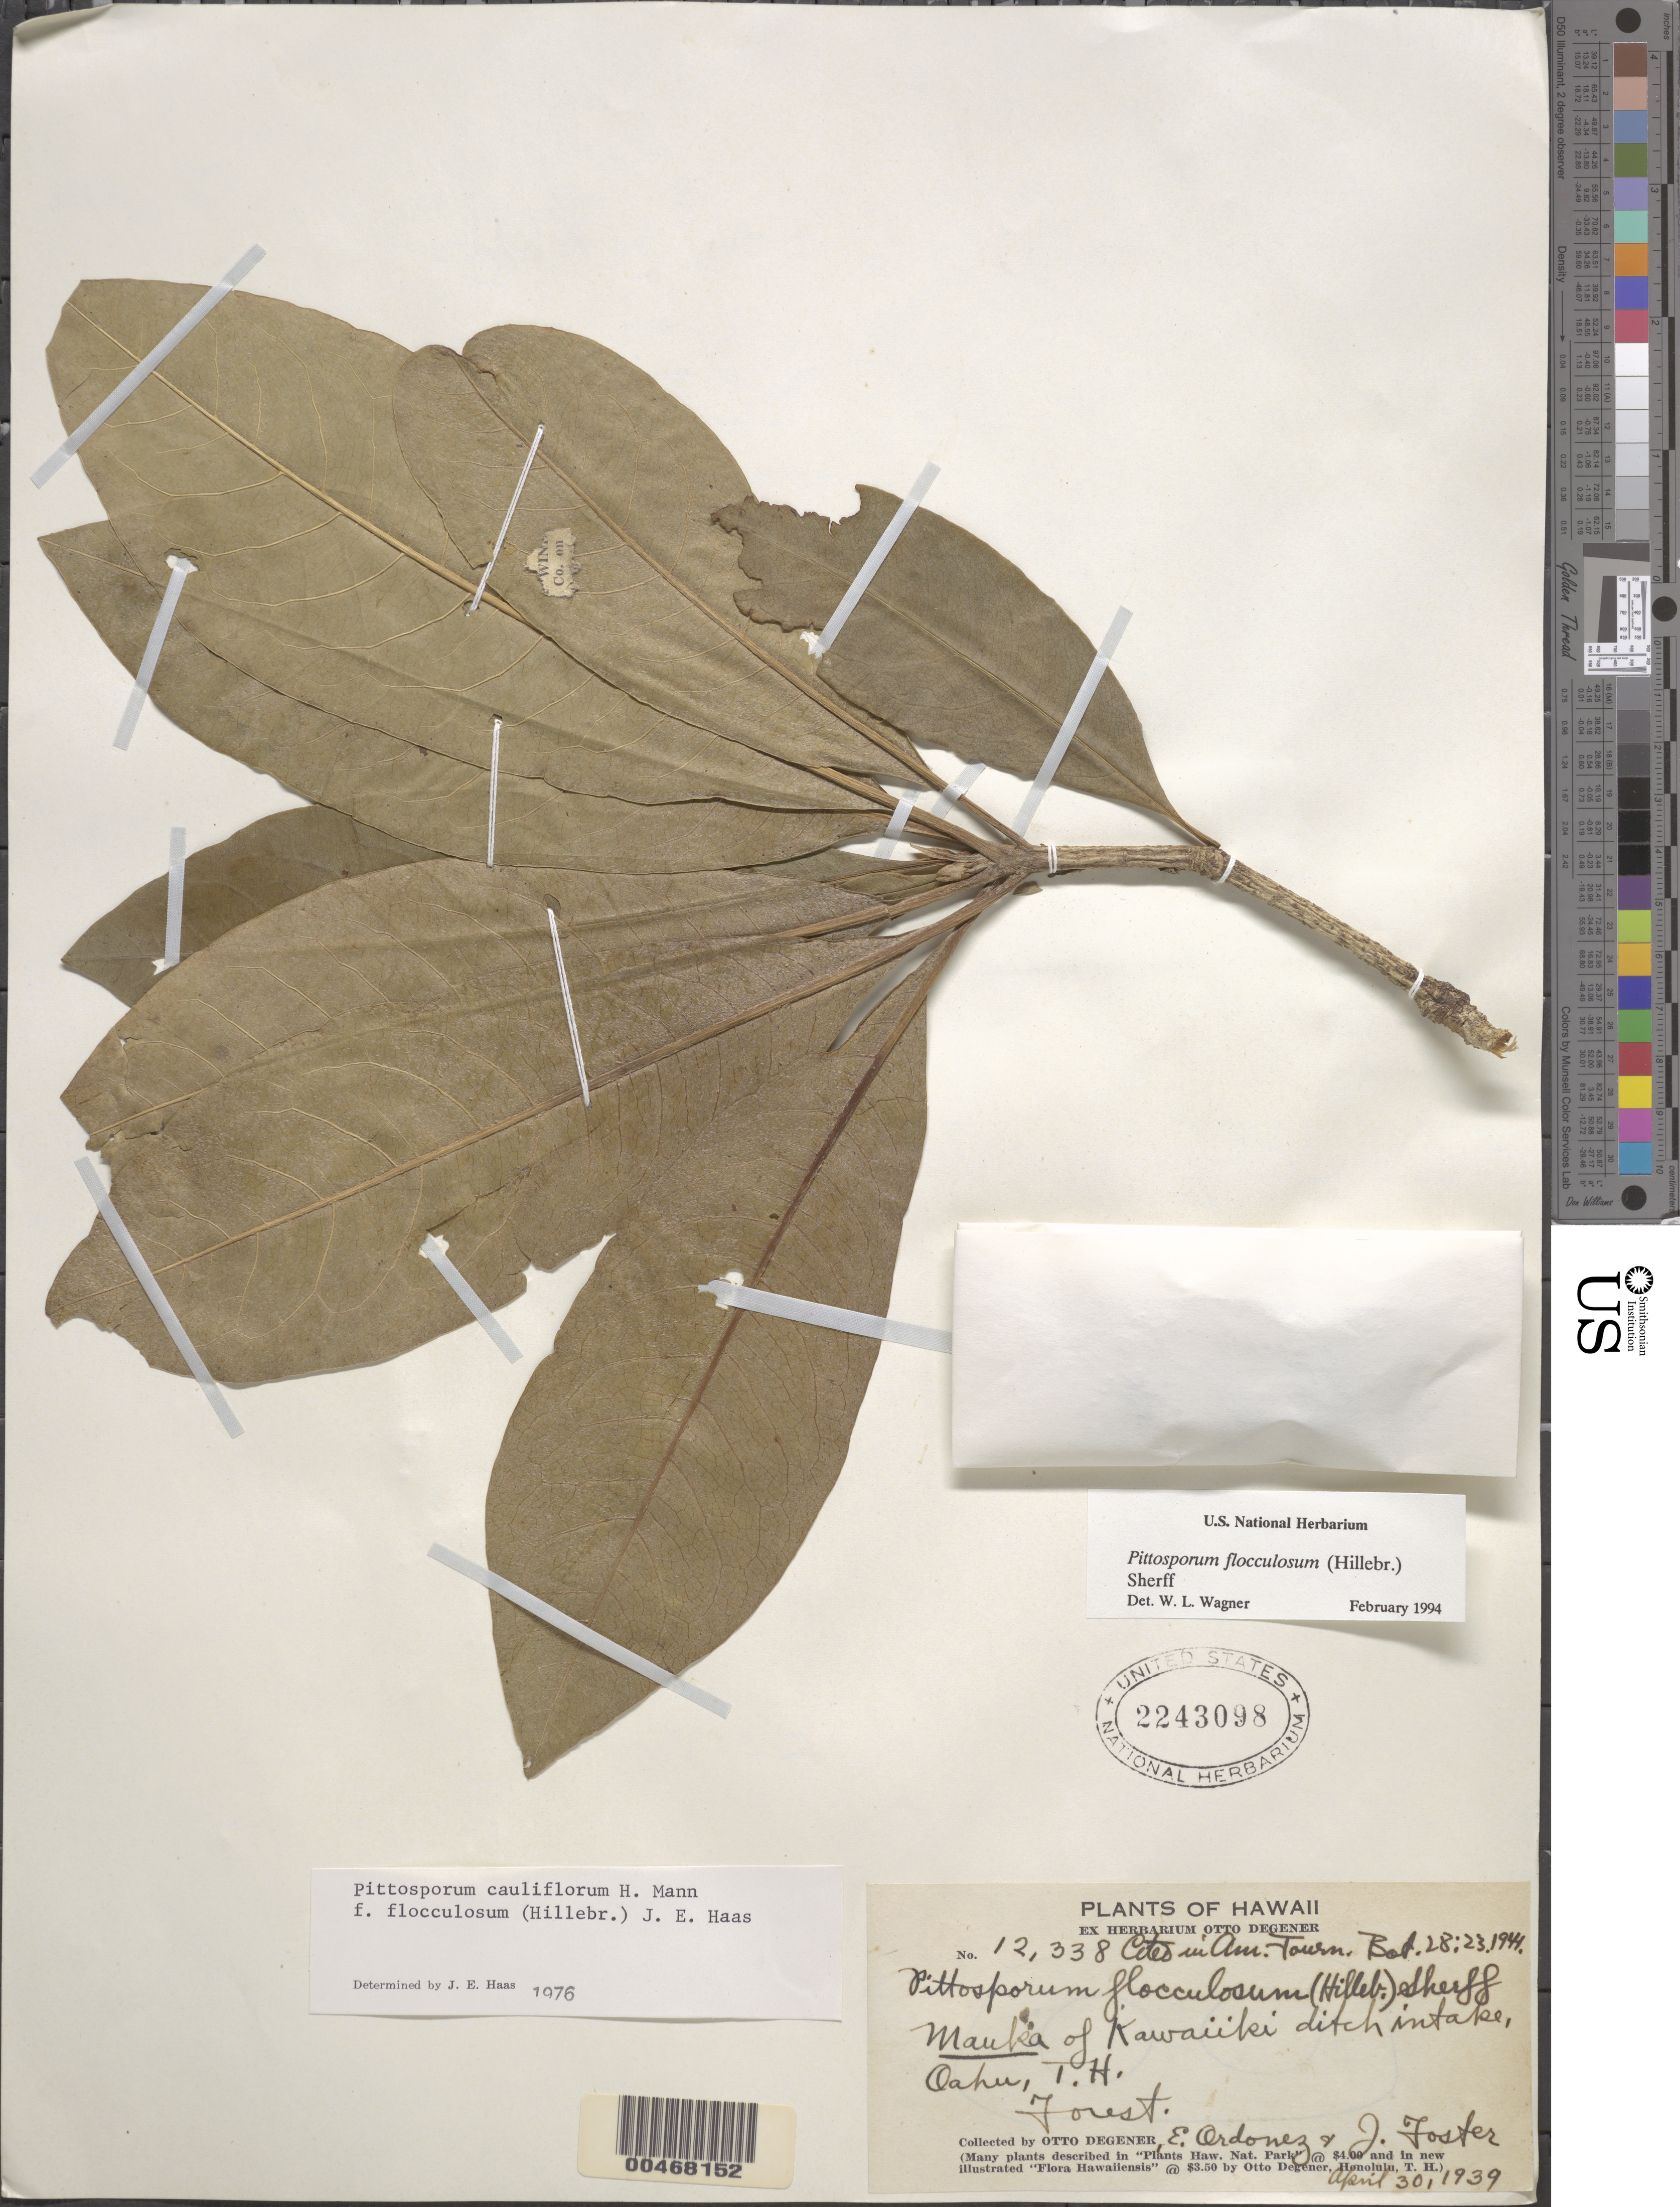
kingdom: Plantae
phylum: Tracheophyta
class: Magnoliopsida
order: Apiales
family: Pittosporaceae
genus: Pittosporum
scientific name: Pittosporum flocculosum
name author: (Hillebr.) Sherff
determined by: Wagner, W. L., (BOT), Smithsonian Institution - National Museum of Natural History (UNITED STATES)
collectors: O. Degener, E. Ordonez & J. Foster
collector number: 12338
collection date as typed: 30 Apr 1939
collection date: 1939-04-30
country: United States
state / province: Hawaii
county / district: Honolulu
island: Oahu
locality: Mauka of Kawaiiki ditch intake.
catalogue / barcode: US 2243098